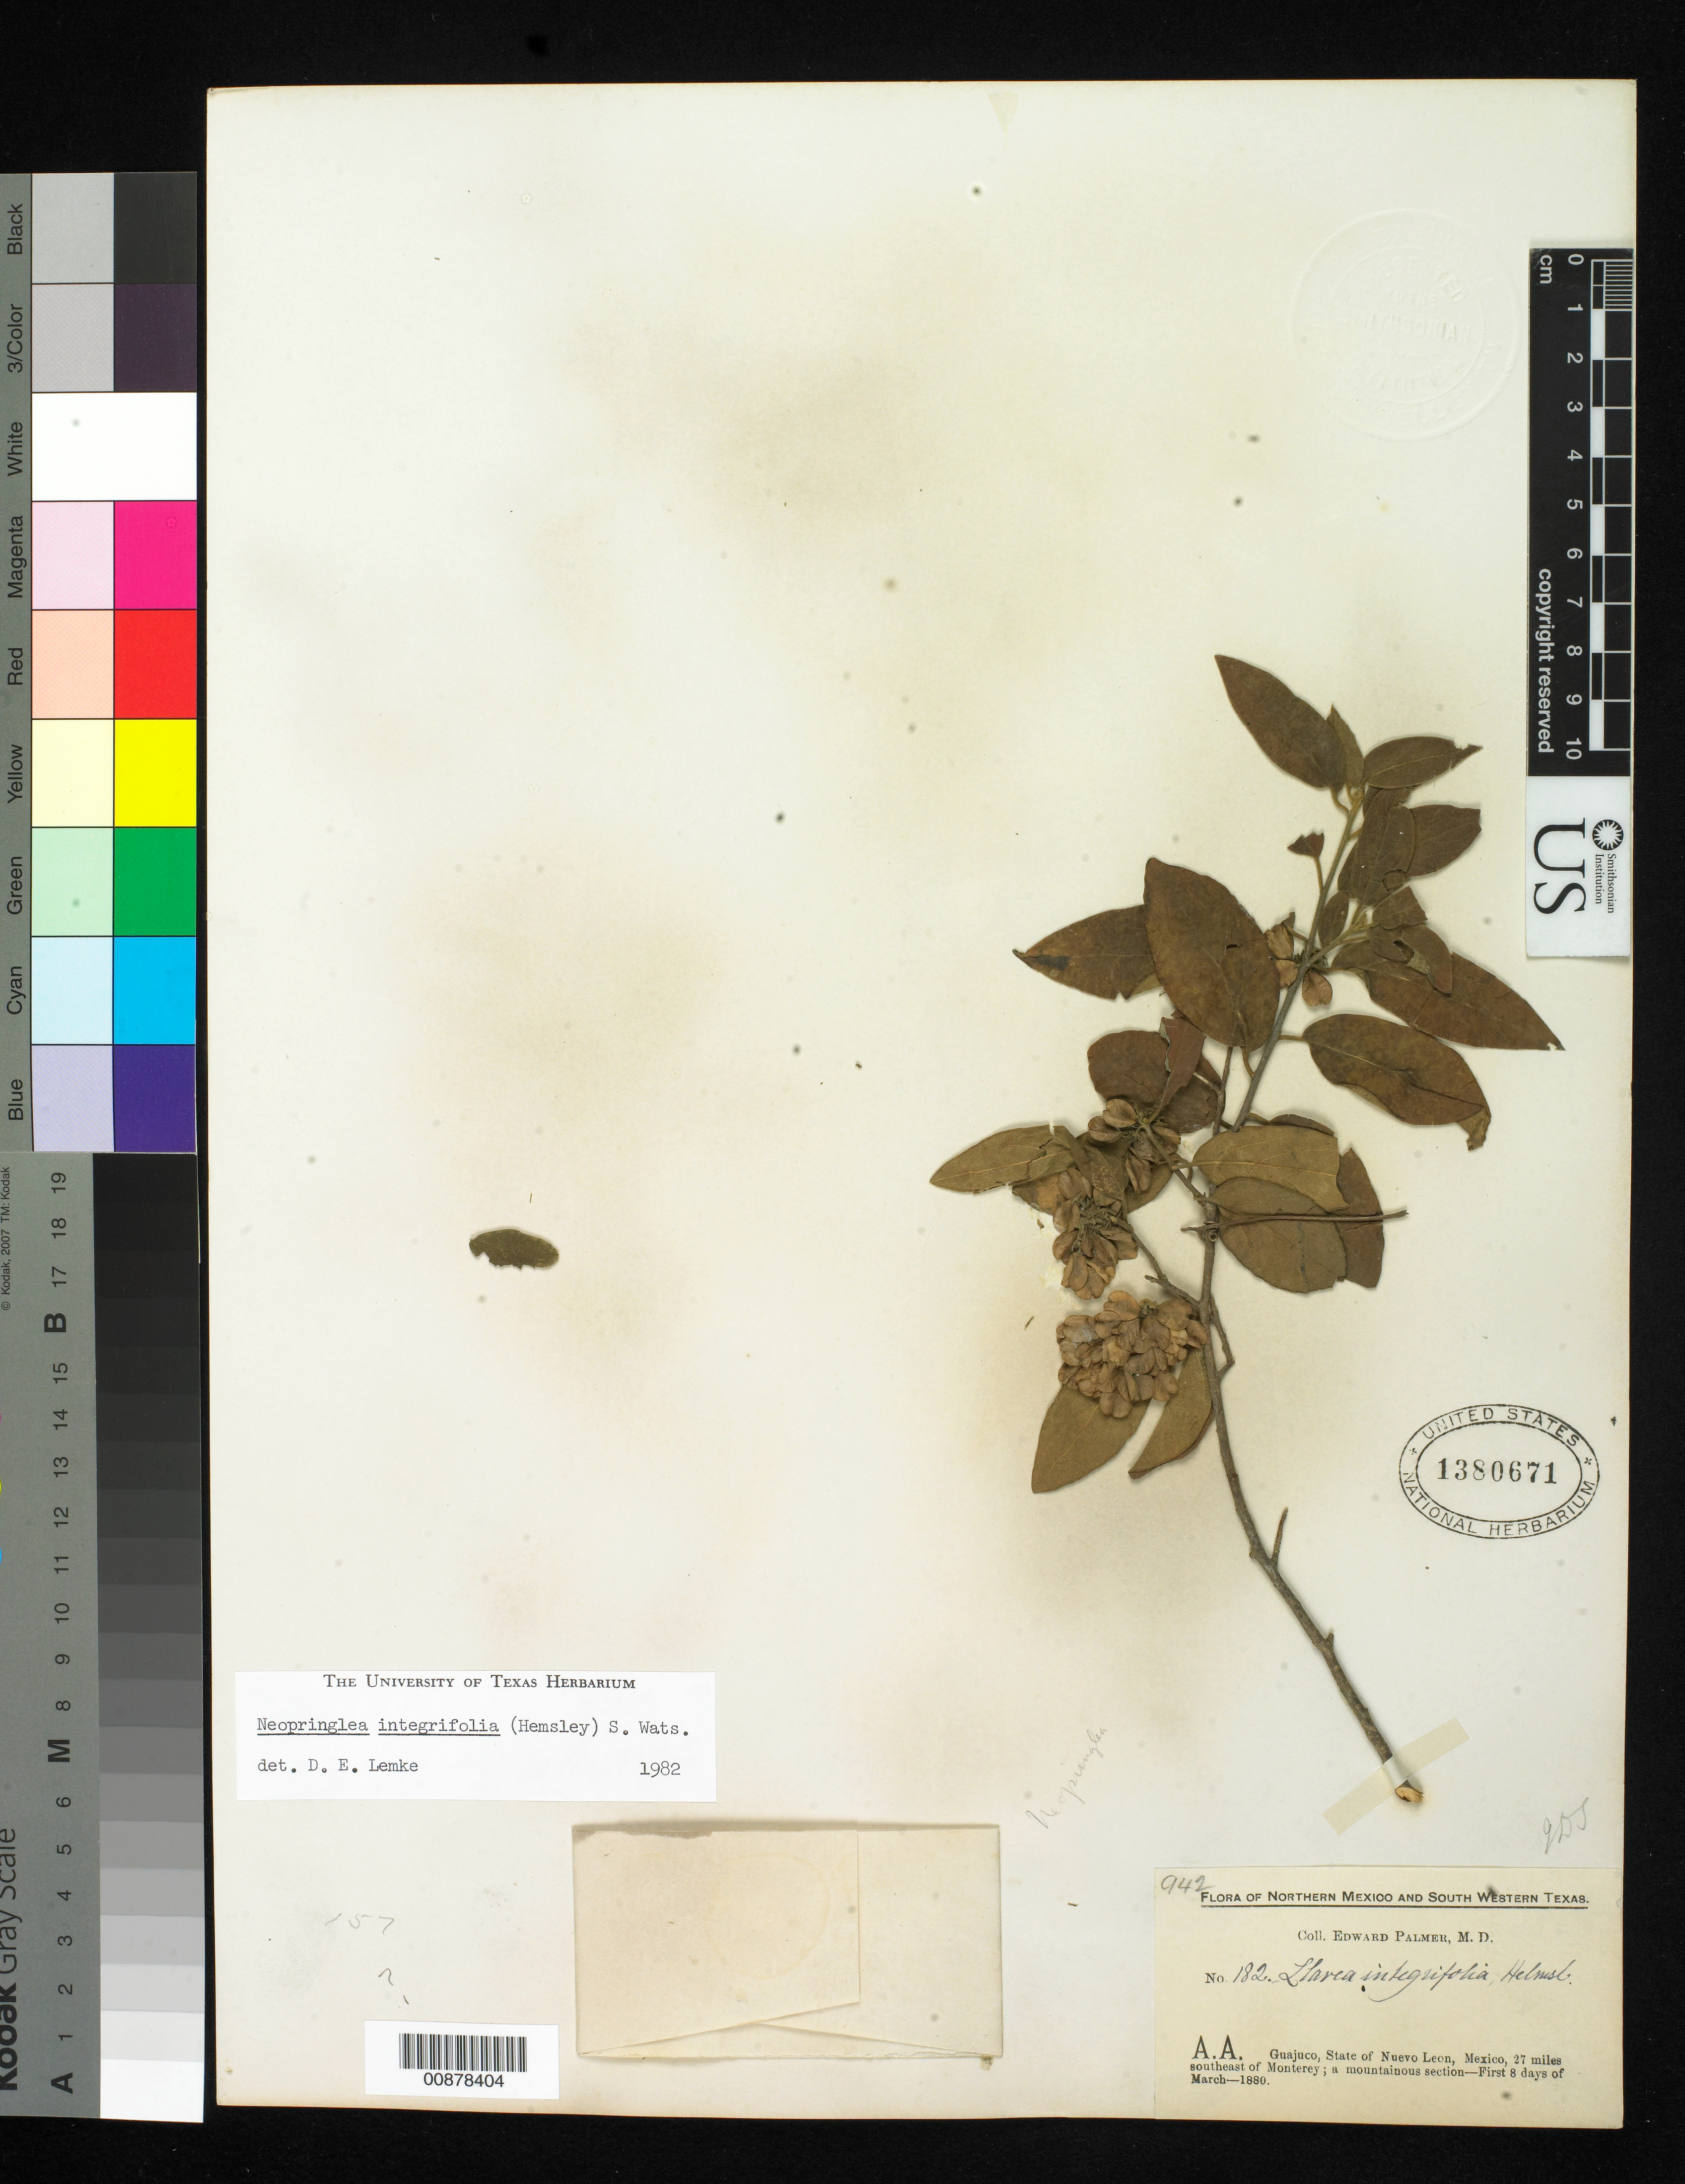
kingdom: Plantae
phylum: Tracheophyta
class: Magnoliopsida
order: Malpighiales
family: Salicaceae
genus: Neopringlea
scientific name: Neopringlea integrifolia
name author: (Hemsl.) S. Watson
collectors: E. Palmer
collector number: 182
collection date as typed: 01 Mar 1880 to 08 Mar 1880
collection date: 1880-03-01/1880-03-08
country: Mexico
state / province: Nuevo León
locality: A.A. Guajuco, Nuevo León, 27 miles southeast of Monterrey.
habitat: A mountainous section.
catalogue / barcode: US 1380671